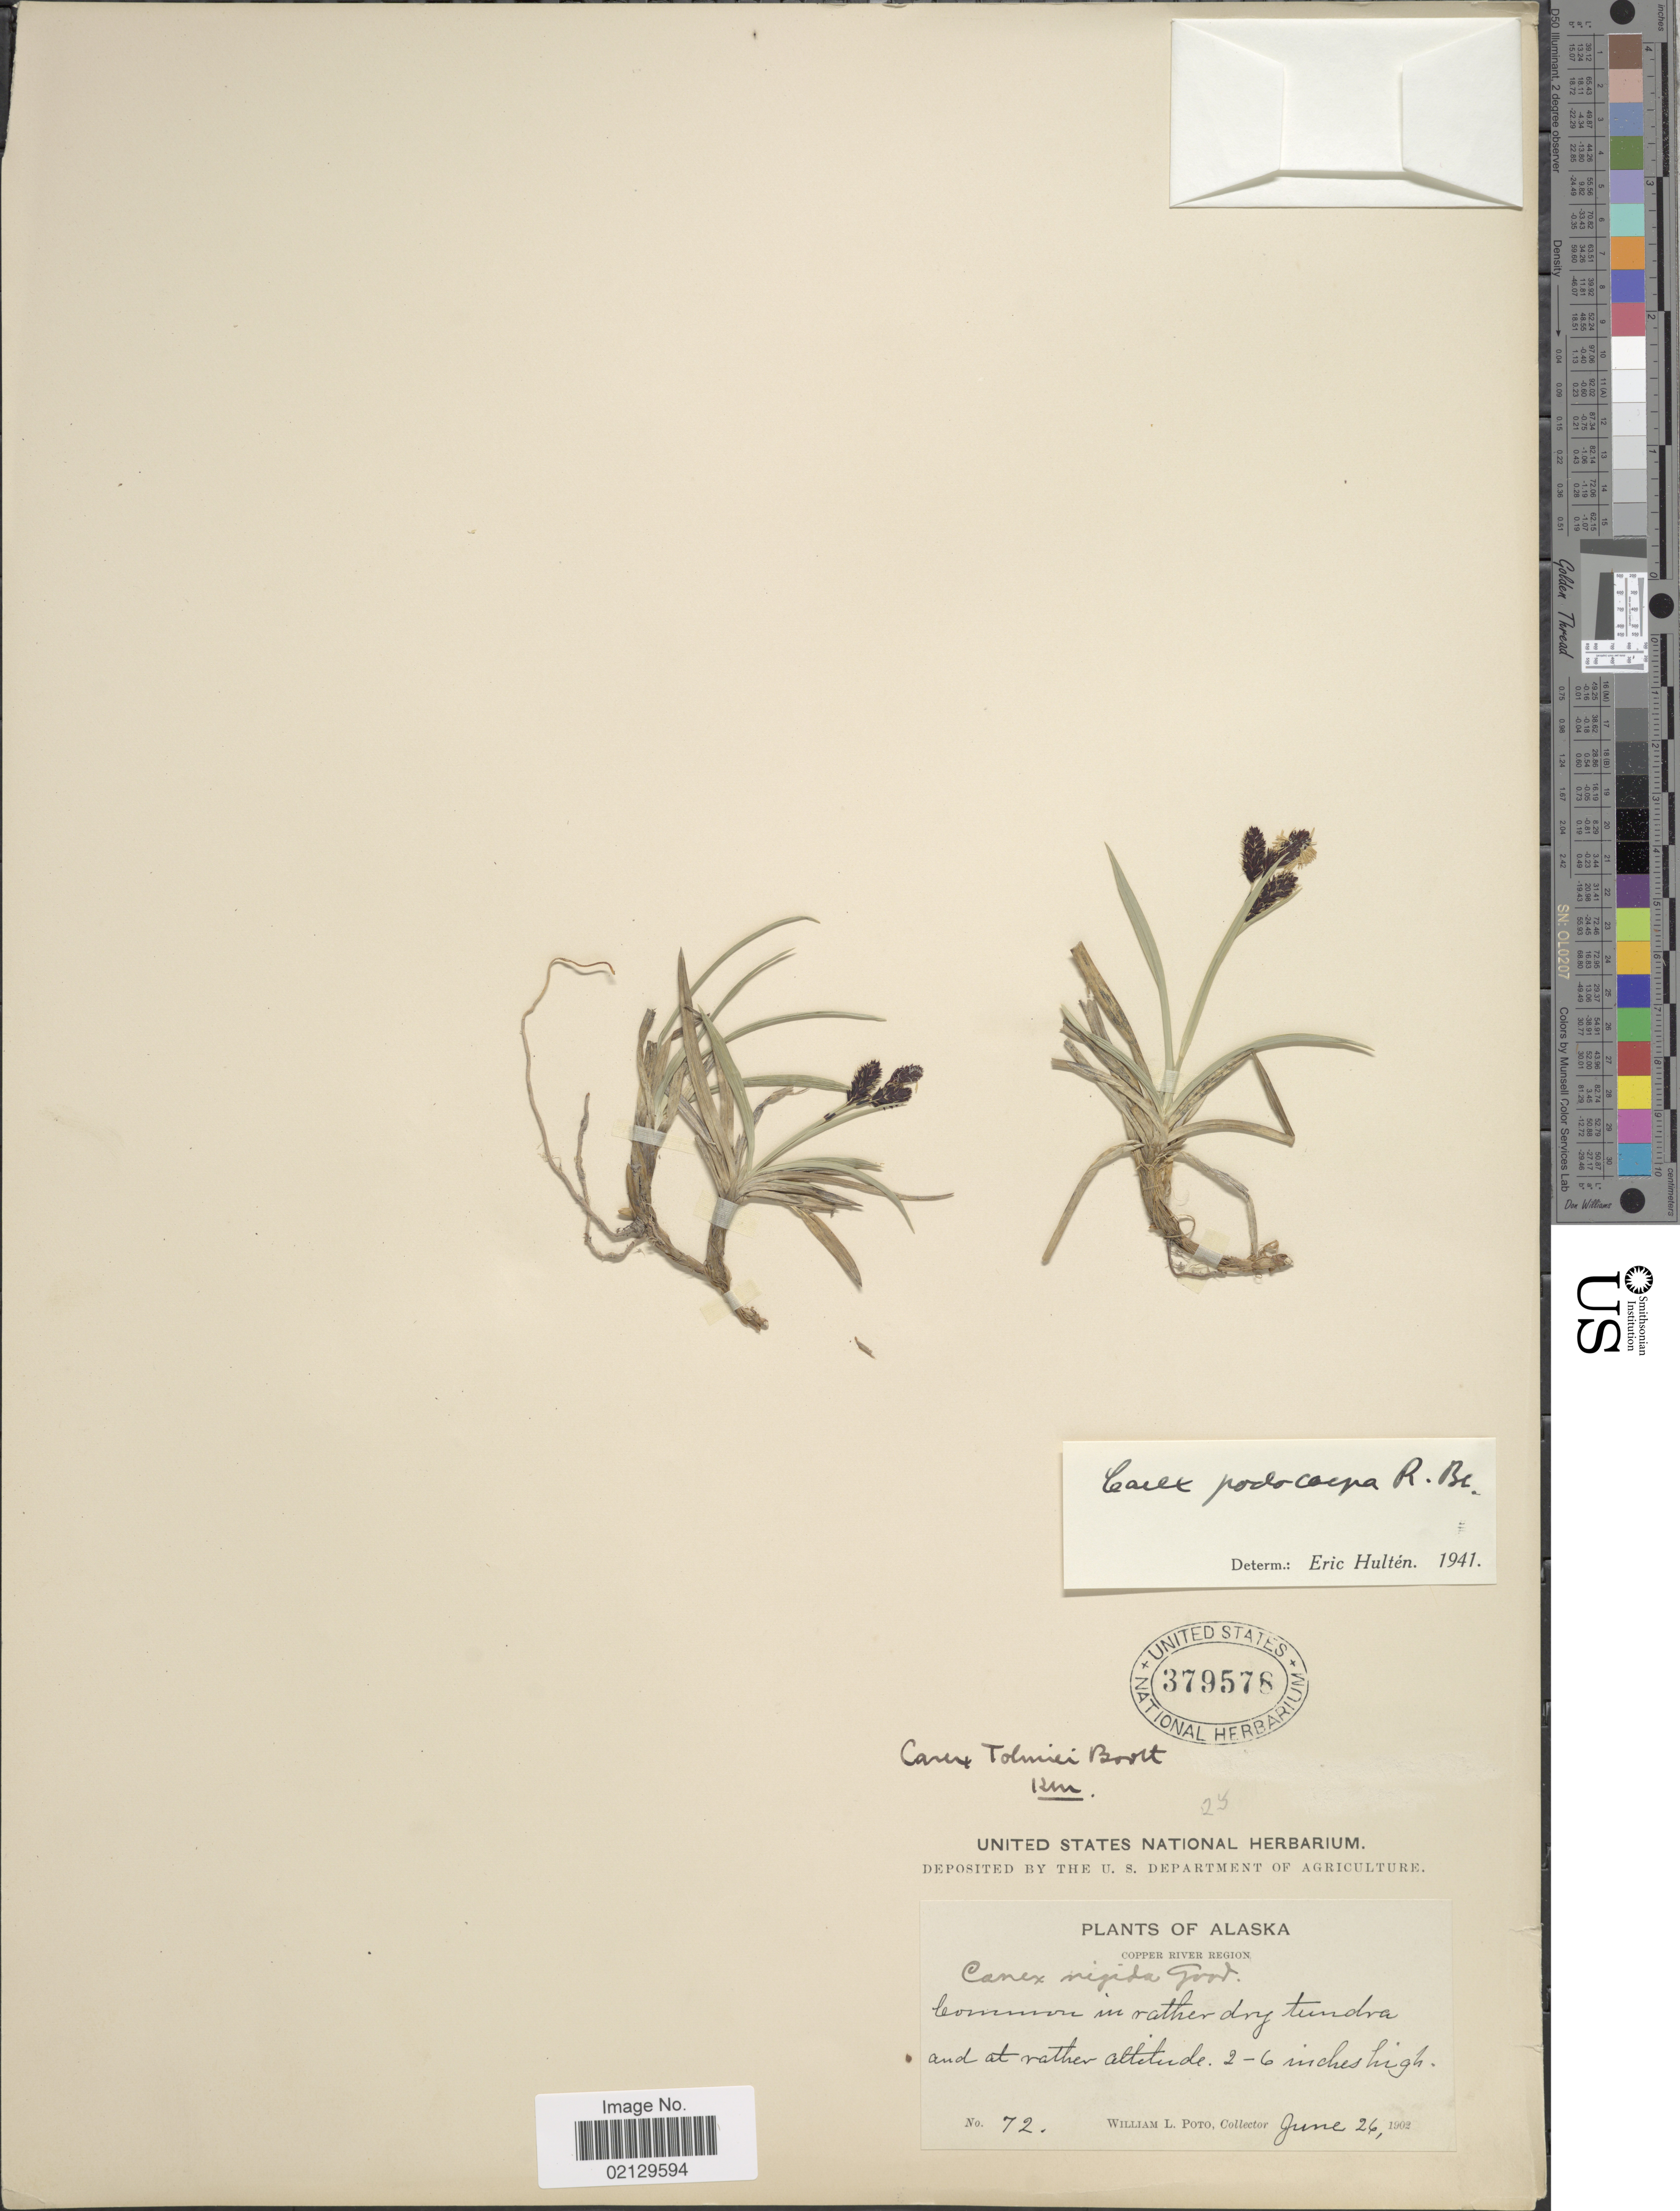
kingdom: Plantae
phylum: Tracheophyta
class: Liliopsida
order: Poales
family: Cyperaceae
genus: Carex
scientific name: Carex podocarpa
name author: R. Br.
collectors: W. Poto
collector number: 72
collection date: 1902-06-26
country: United States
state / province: Alaska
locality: Alaska, Copper River region. Common in rather dry tundra,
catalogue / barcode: US 379578